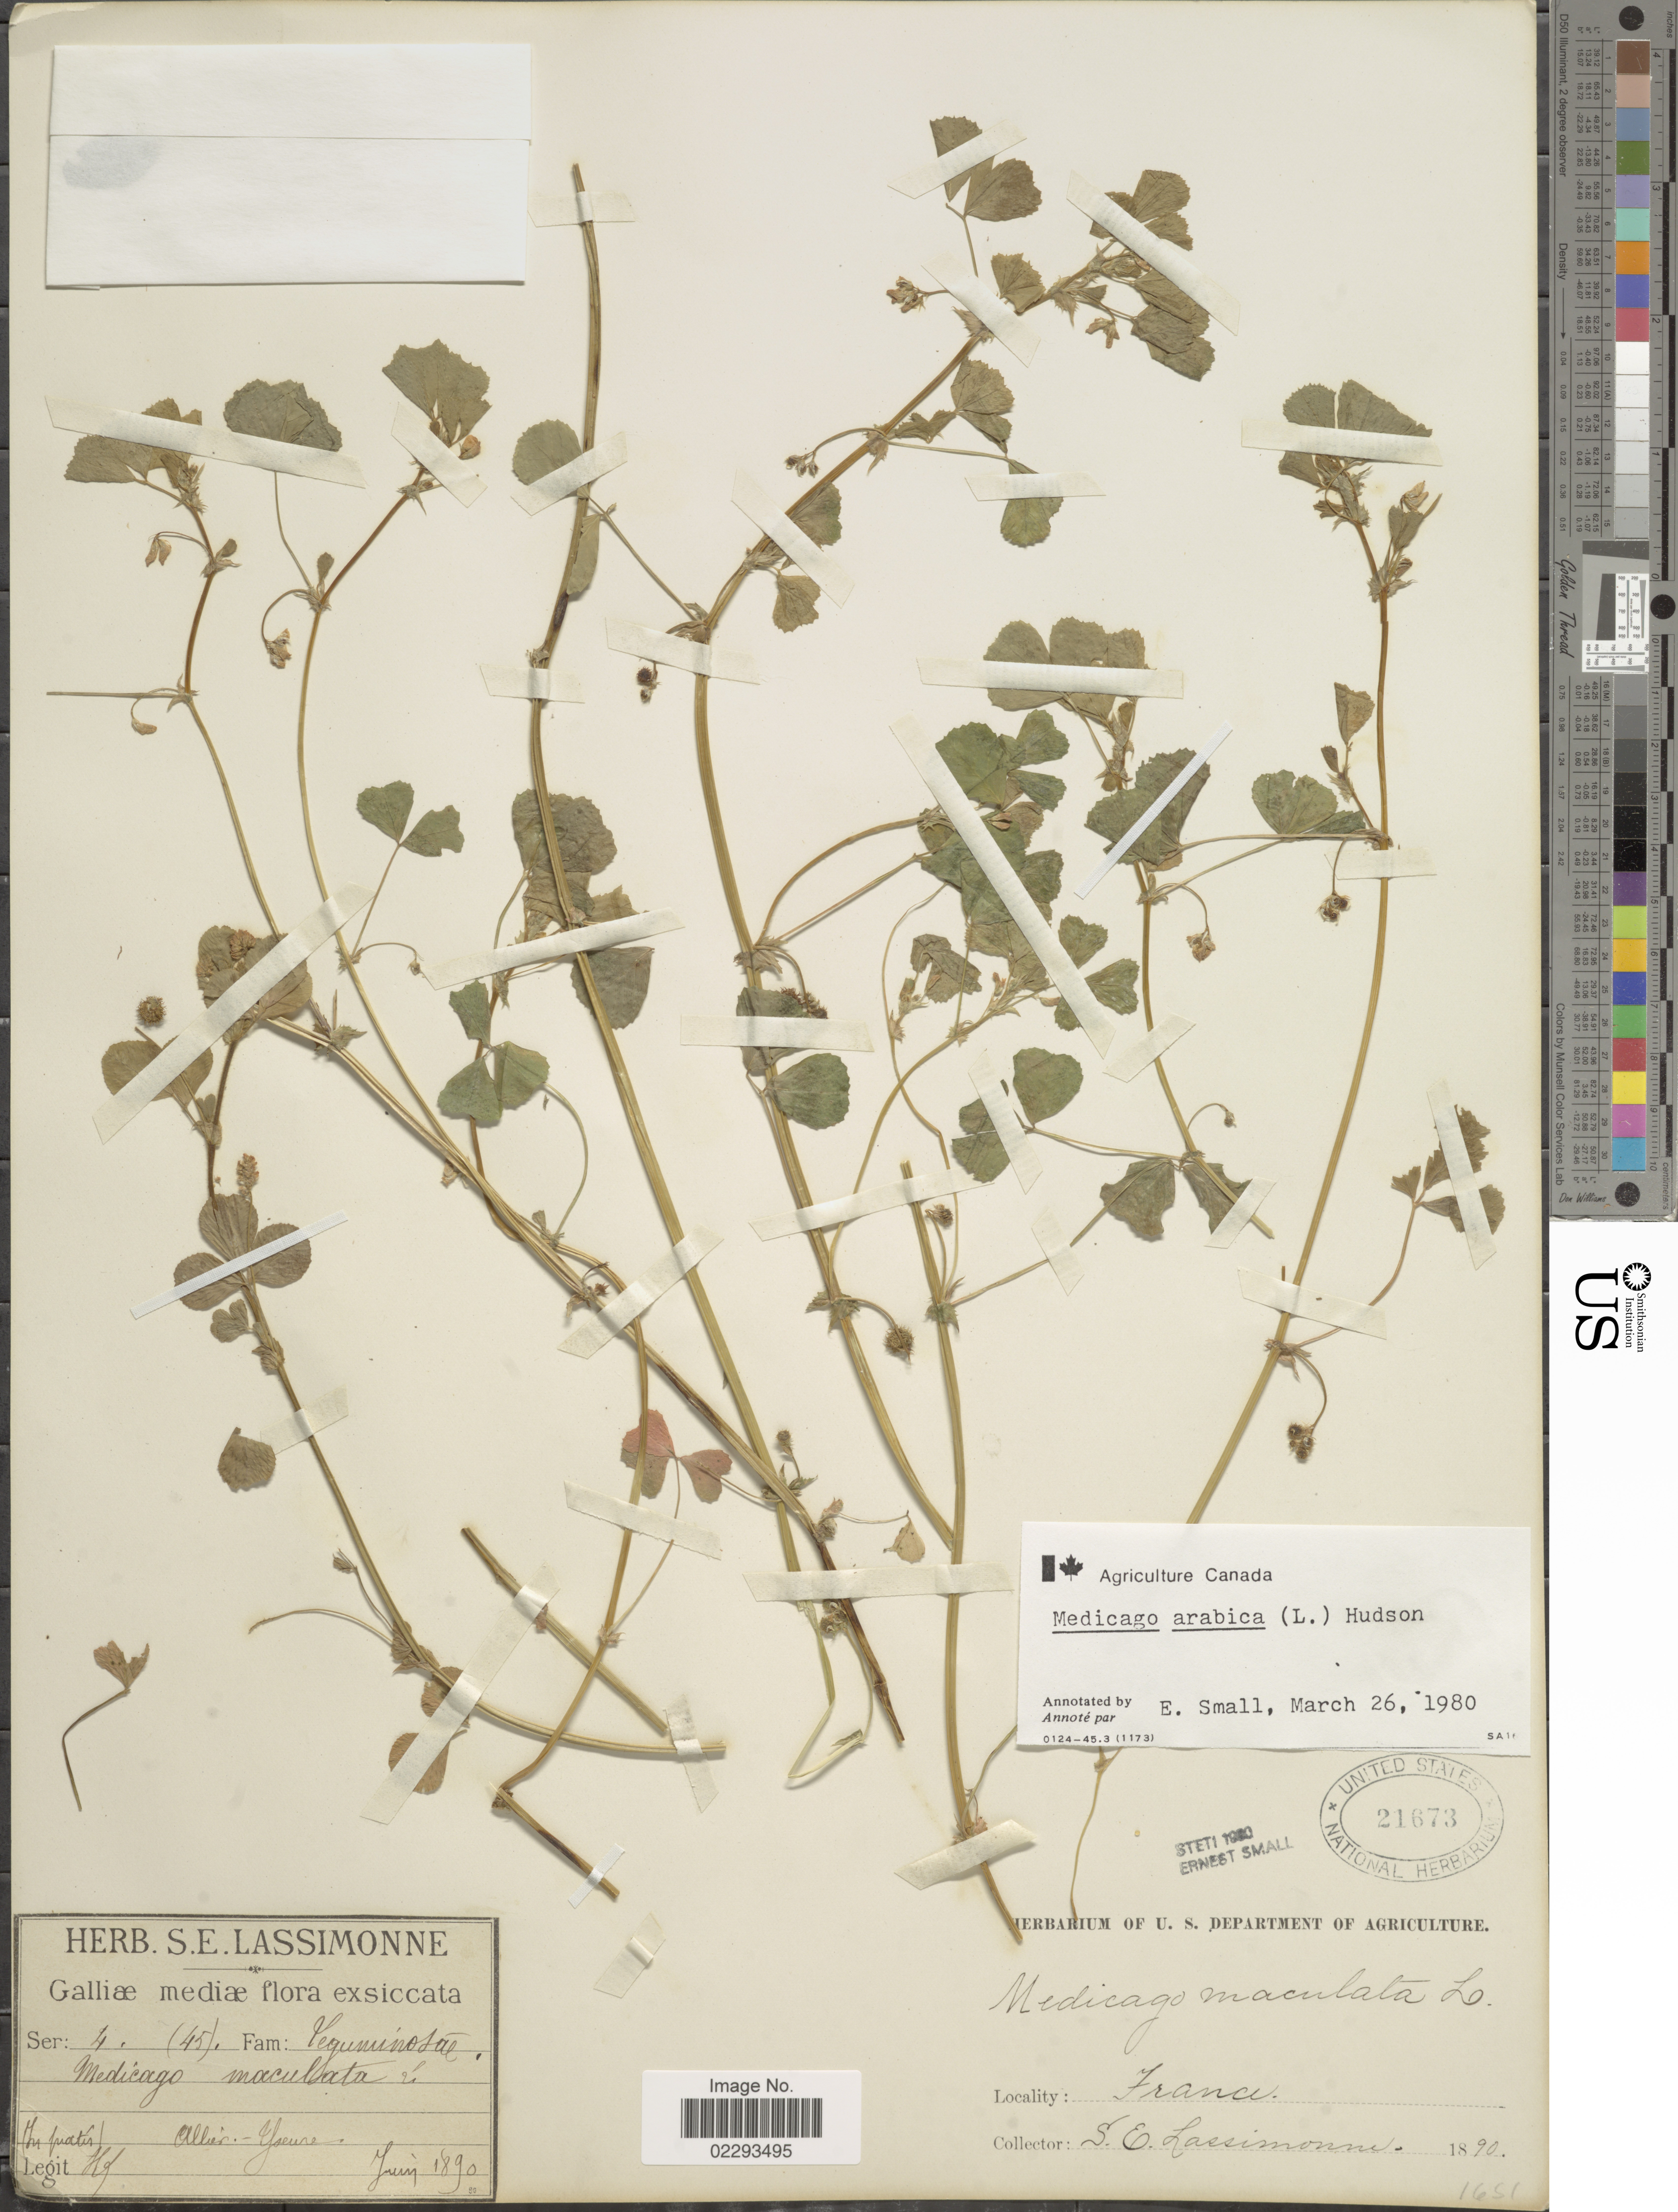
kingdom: Plantae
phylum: Tracheophyta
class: Magnoliopsida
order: Fabales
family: Fabaceae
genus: Medicago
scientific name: Medicago arabica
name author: (L.) Huds.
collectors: S. Lassimonne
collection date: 1890-06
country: France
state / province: Auvergne-Rhône-Alpes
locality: In pratis [In meadows]. Allier - Yseure [Yzeure].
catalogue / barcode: US 21673